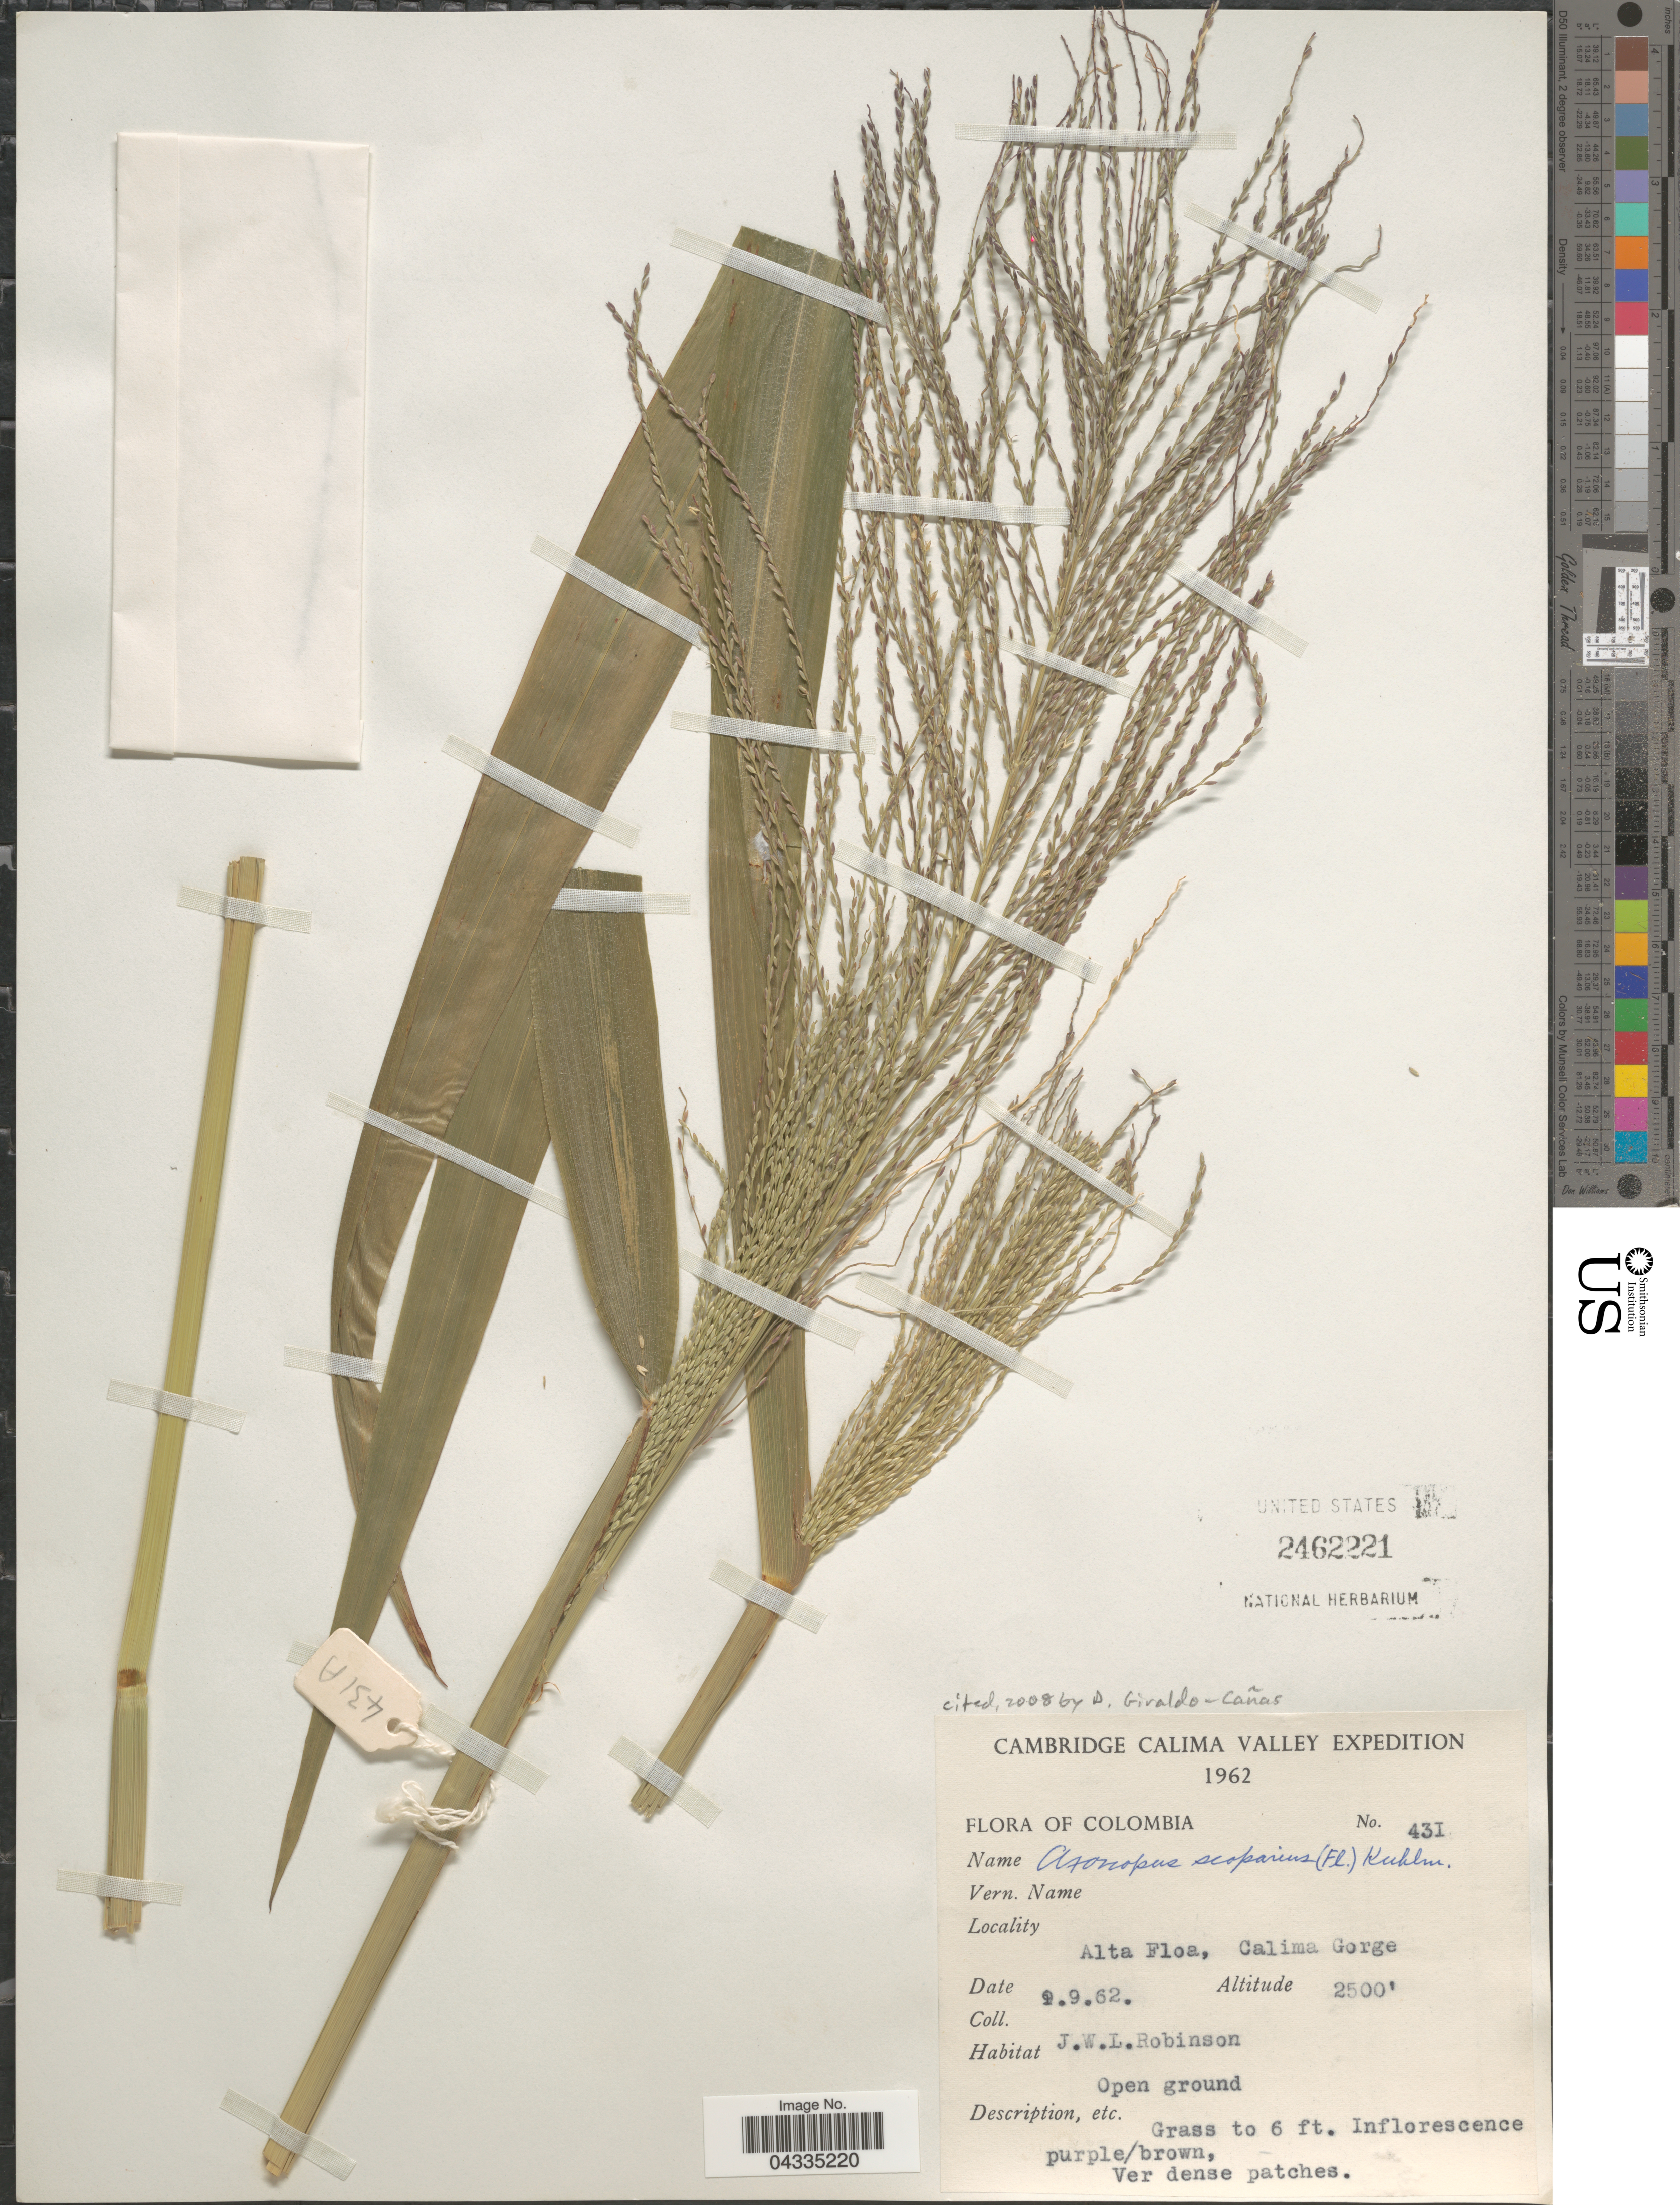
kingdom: Plantae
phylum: Tracheophyta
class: Liliopsida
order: Poales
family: Poaceae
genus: Axonopus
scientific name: Axonopus scoparius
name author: (Flüggé) Kuhlm.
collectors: J. W. Robinson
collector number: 431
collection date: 1962-09-09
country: Colombia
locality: Cambridge Calima Valley Expedition 1962. Alta Floa, Calima Gorge.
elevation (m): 762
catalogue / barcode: US 2462221